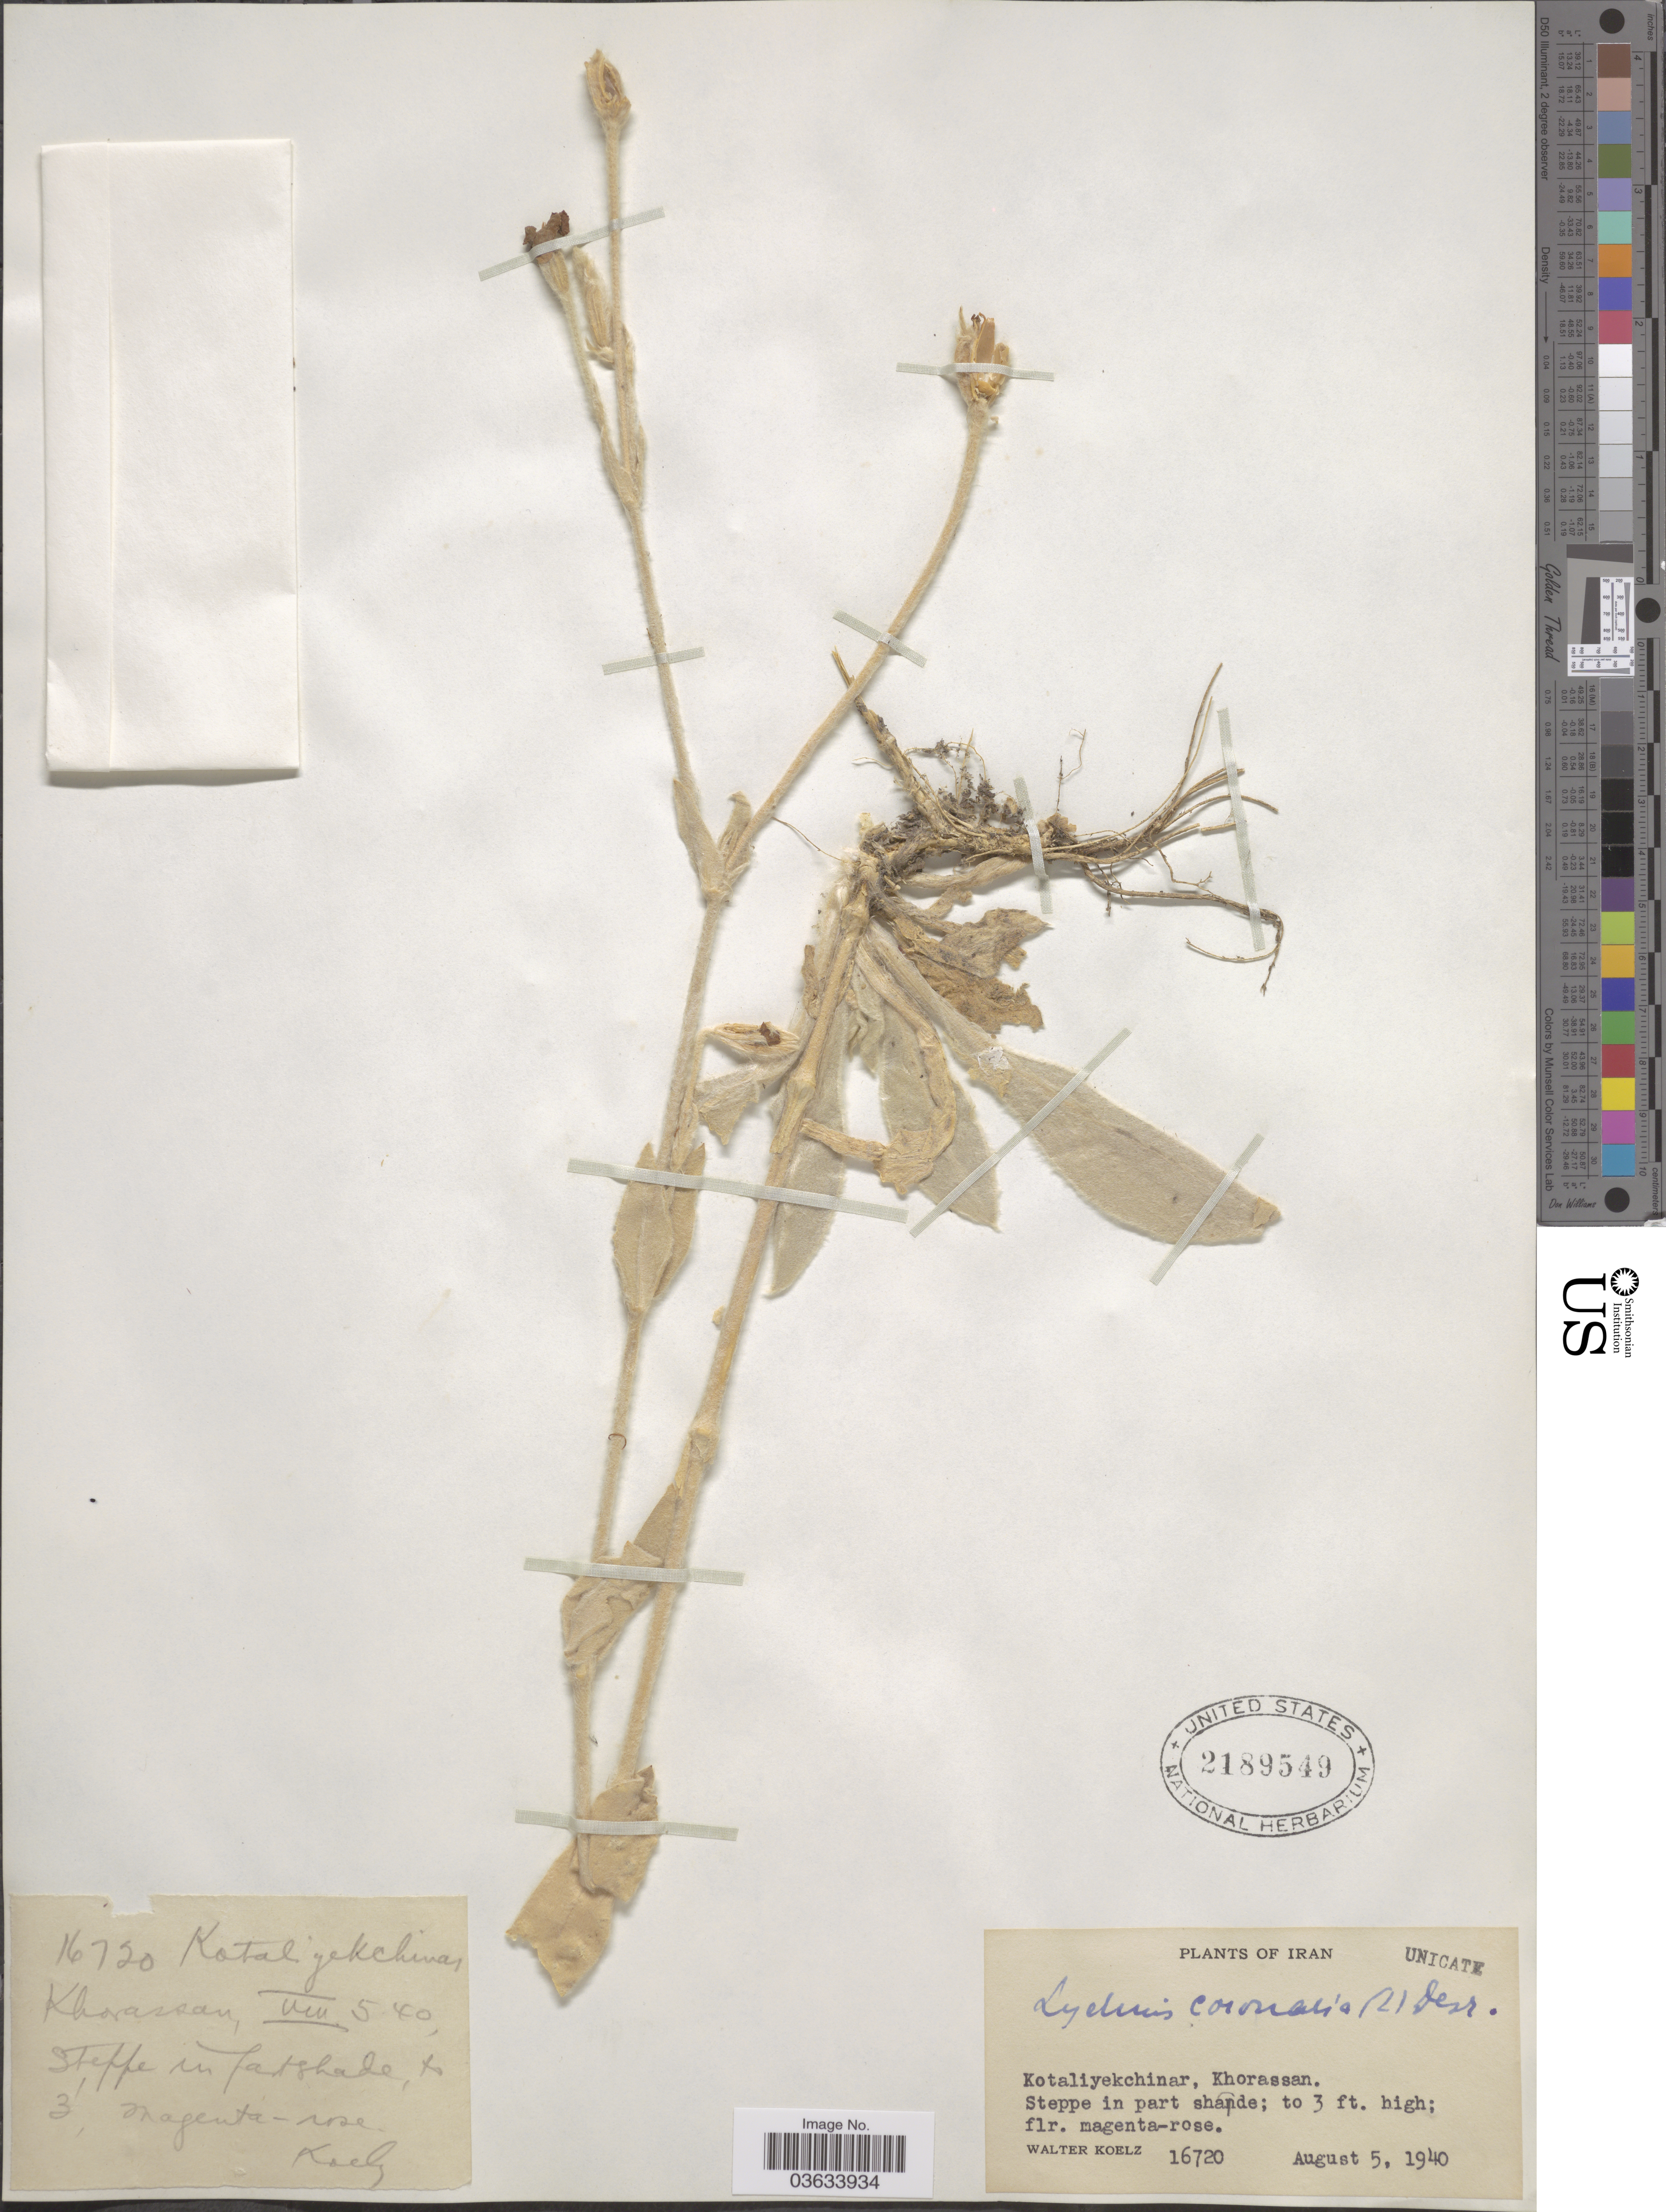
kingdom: Plantae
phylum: Tracheophyta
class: Magnoliopsida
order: Caryophyllales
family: Caryophyllaceae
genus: Silene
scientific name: Silene coronaria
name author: (L.) Clairv.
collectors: W. N. Koelz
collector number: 16720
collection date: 1940-08-05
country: Iran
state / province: Khorasan [obsolete]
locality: Kotaliyekchinar.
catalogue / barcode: US 2189549